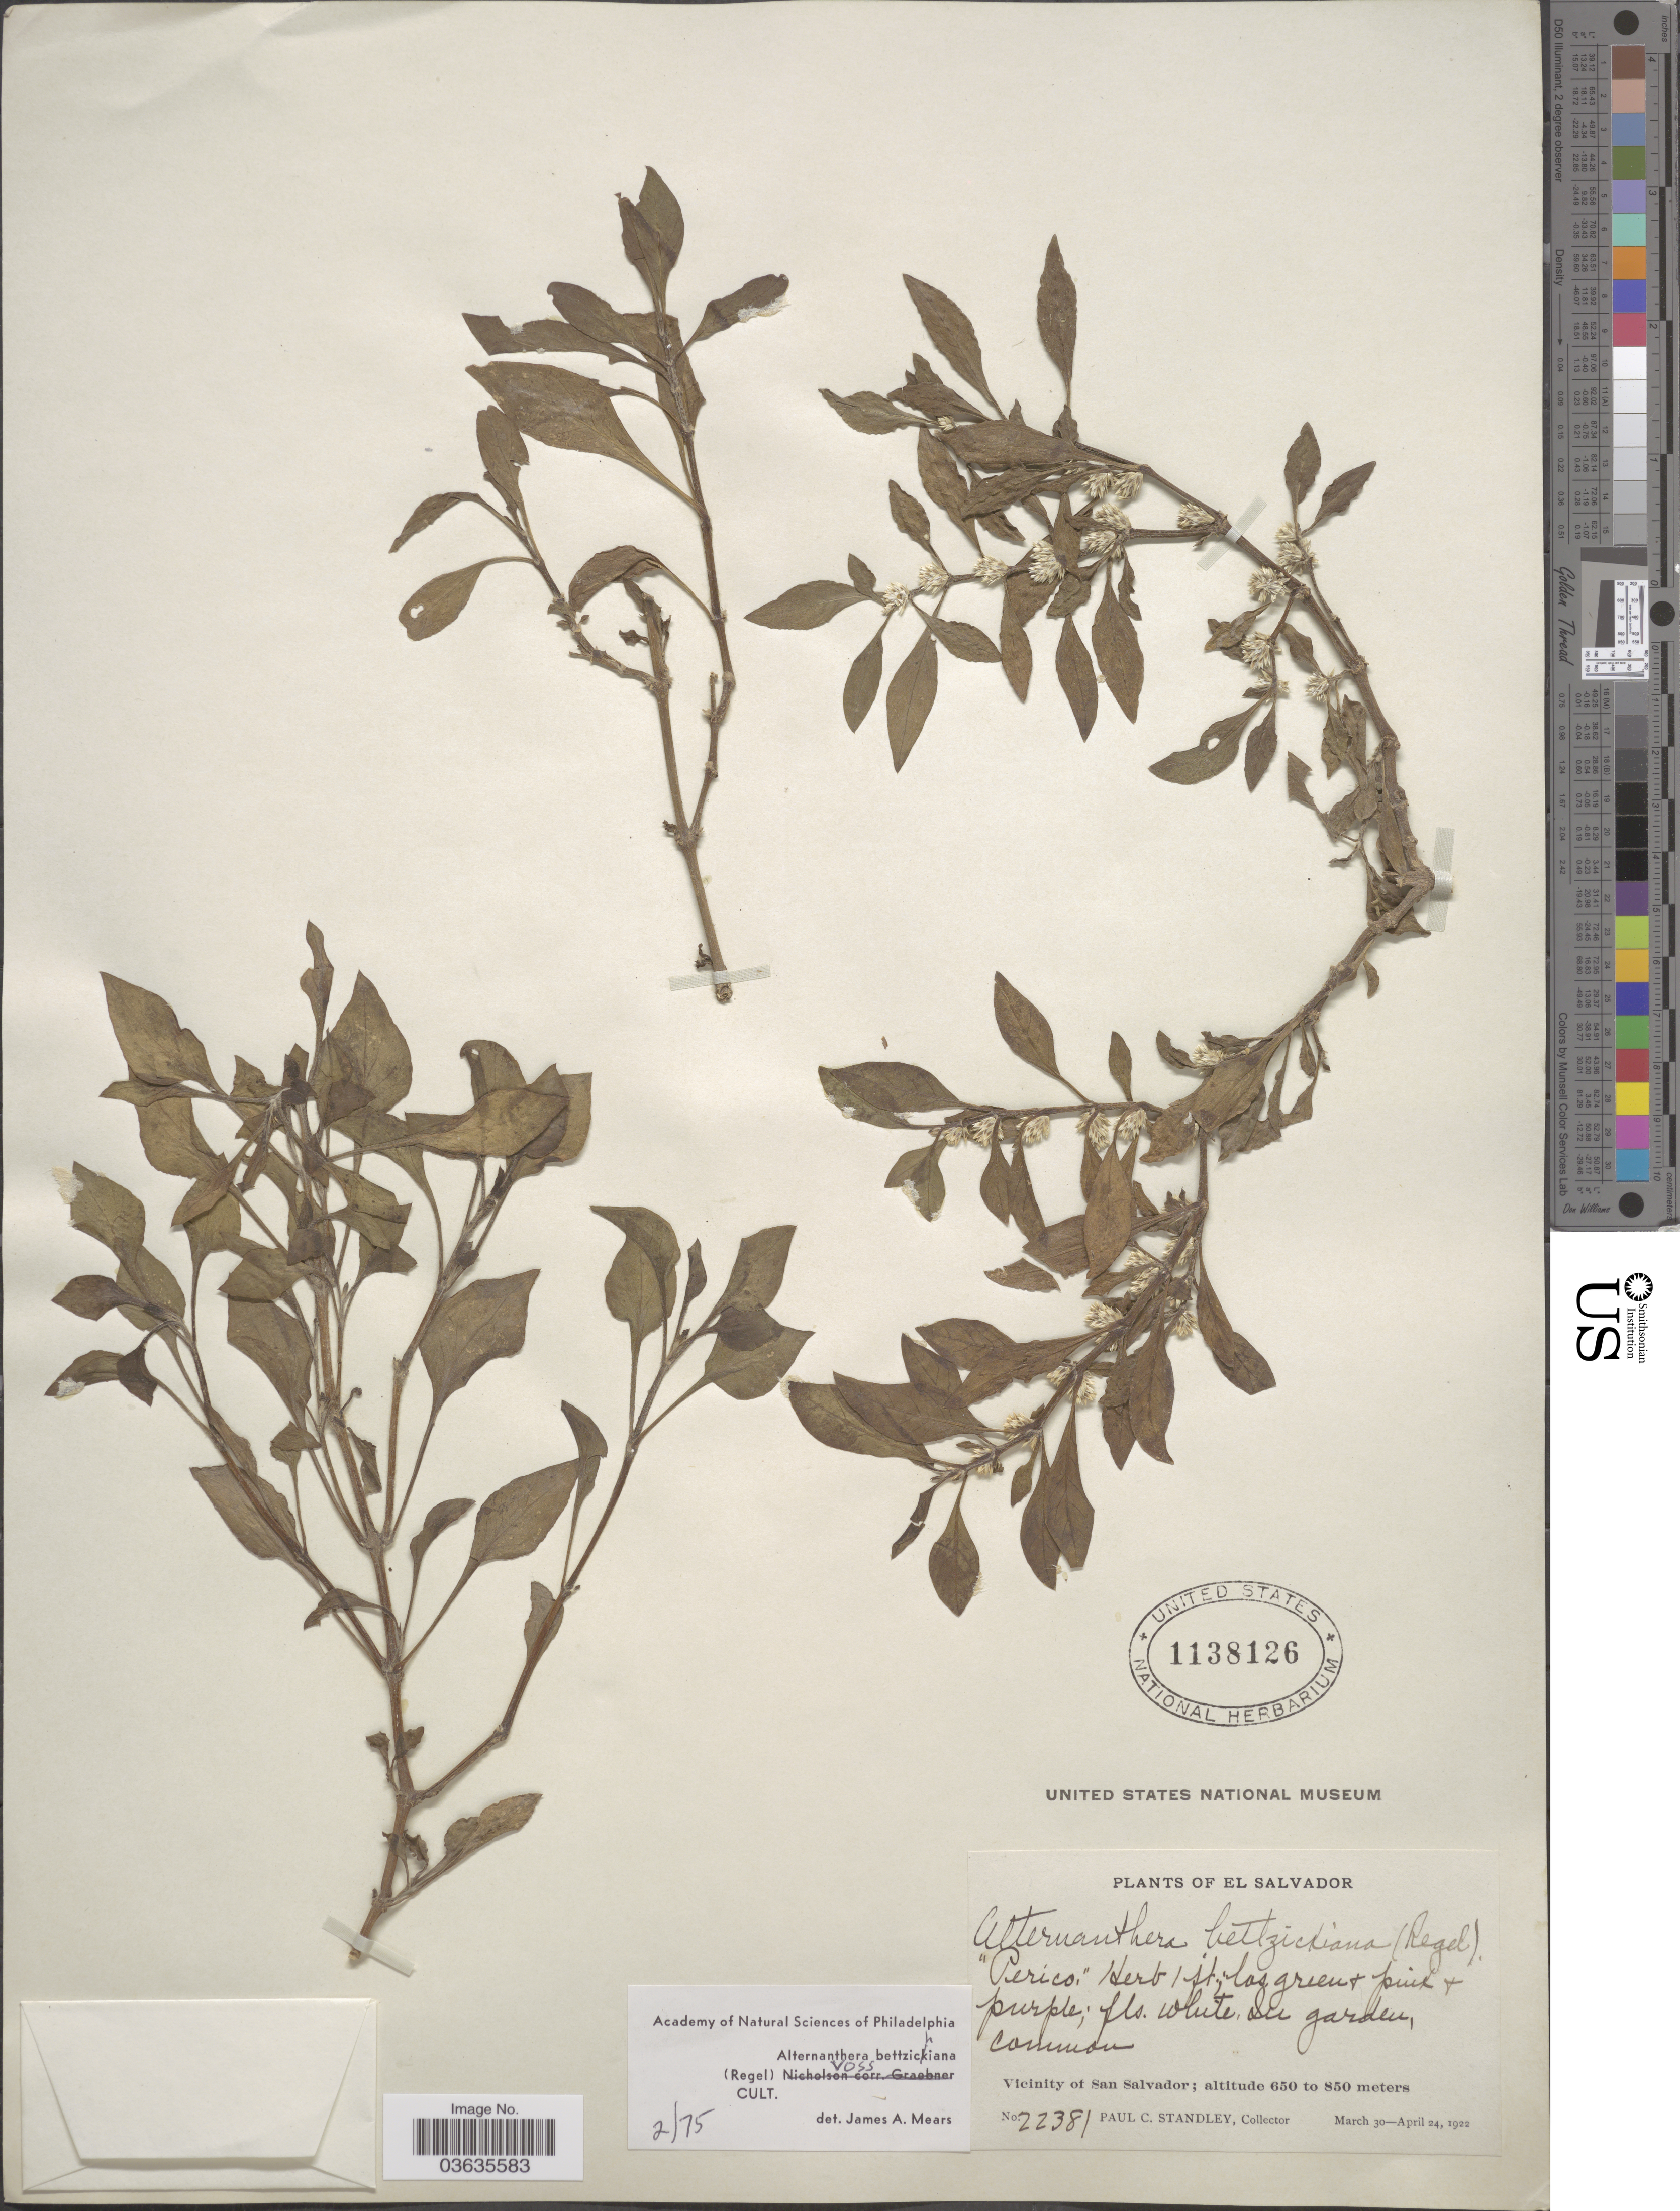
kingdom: Plantae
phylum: Tracheophyta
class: Magnoliopsida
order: Caryophyllales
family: Amaranthaceae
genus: Alternanthera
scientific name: Alternanthera bettzickiana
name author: (Regel) G. Nicholson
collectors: P. C. Standley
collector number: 22381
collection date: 1922-03-30/1922-04-24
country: El Salvador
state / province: San Salvador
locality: Vicinity of San Salvador.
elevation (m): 650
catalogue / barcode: US 1138126